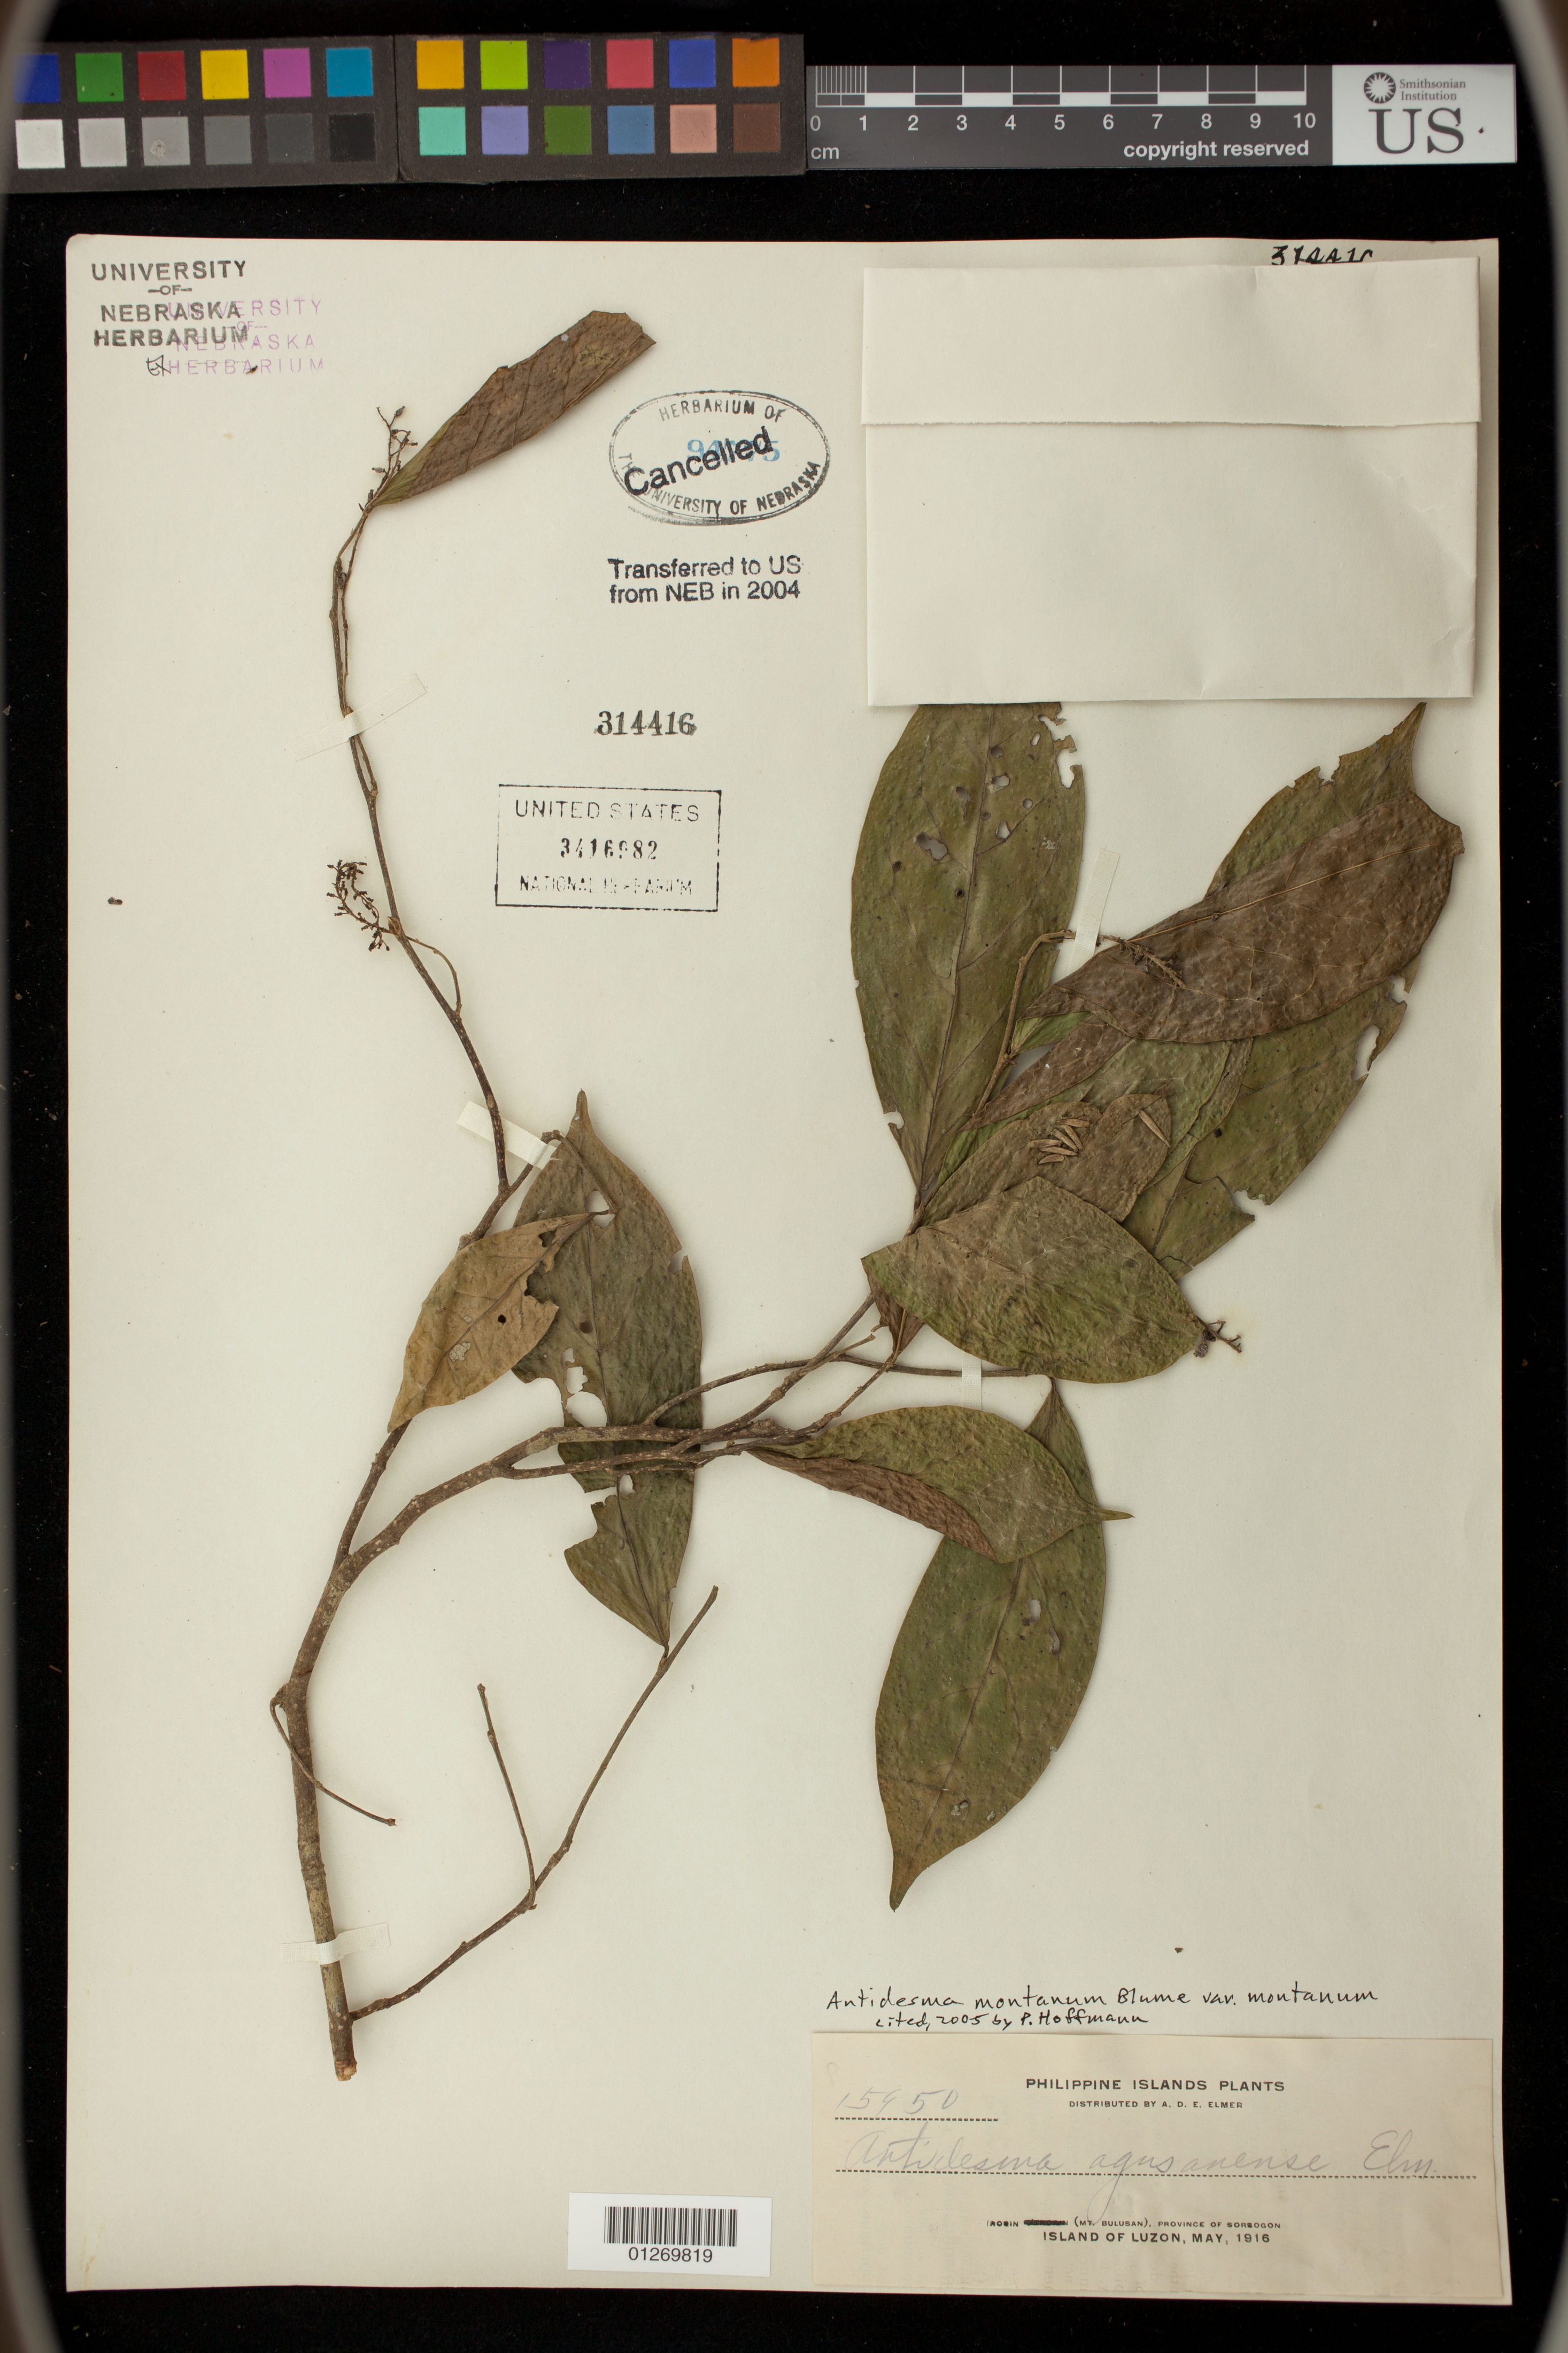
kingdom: Plantae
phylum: Tracheophyta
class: Magnoliopsida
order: Malpighiales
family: Phyllanthaceae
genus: Antidesma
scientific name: Antidesma montanum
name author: Blume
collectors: A. D. E. Elmer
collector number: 15950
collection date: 1916-05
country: Philippines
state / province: Bicol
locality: Rosin (Mt. Bulusan), Province of Sorsogon)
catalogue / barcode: US 3416982